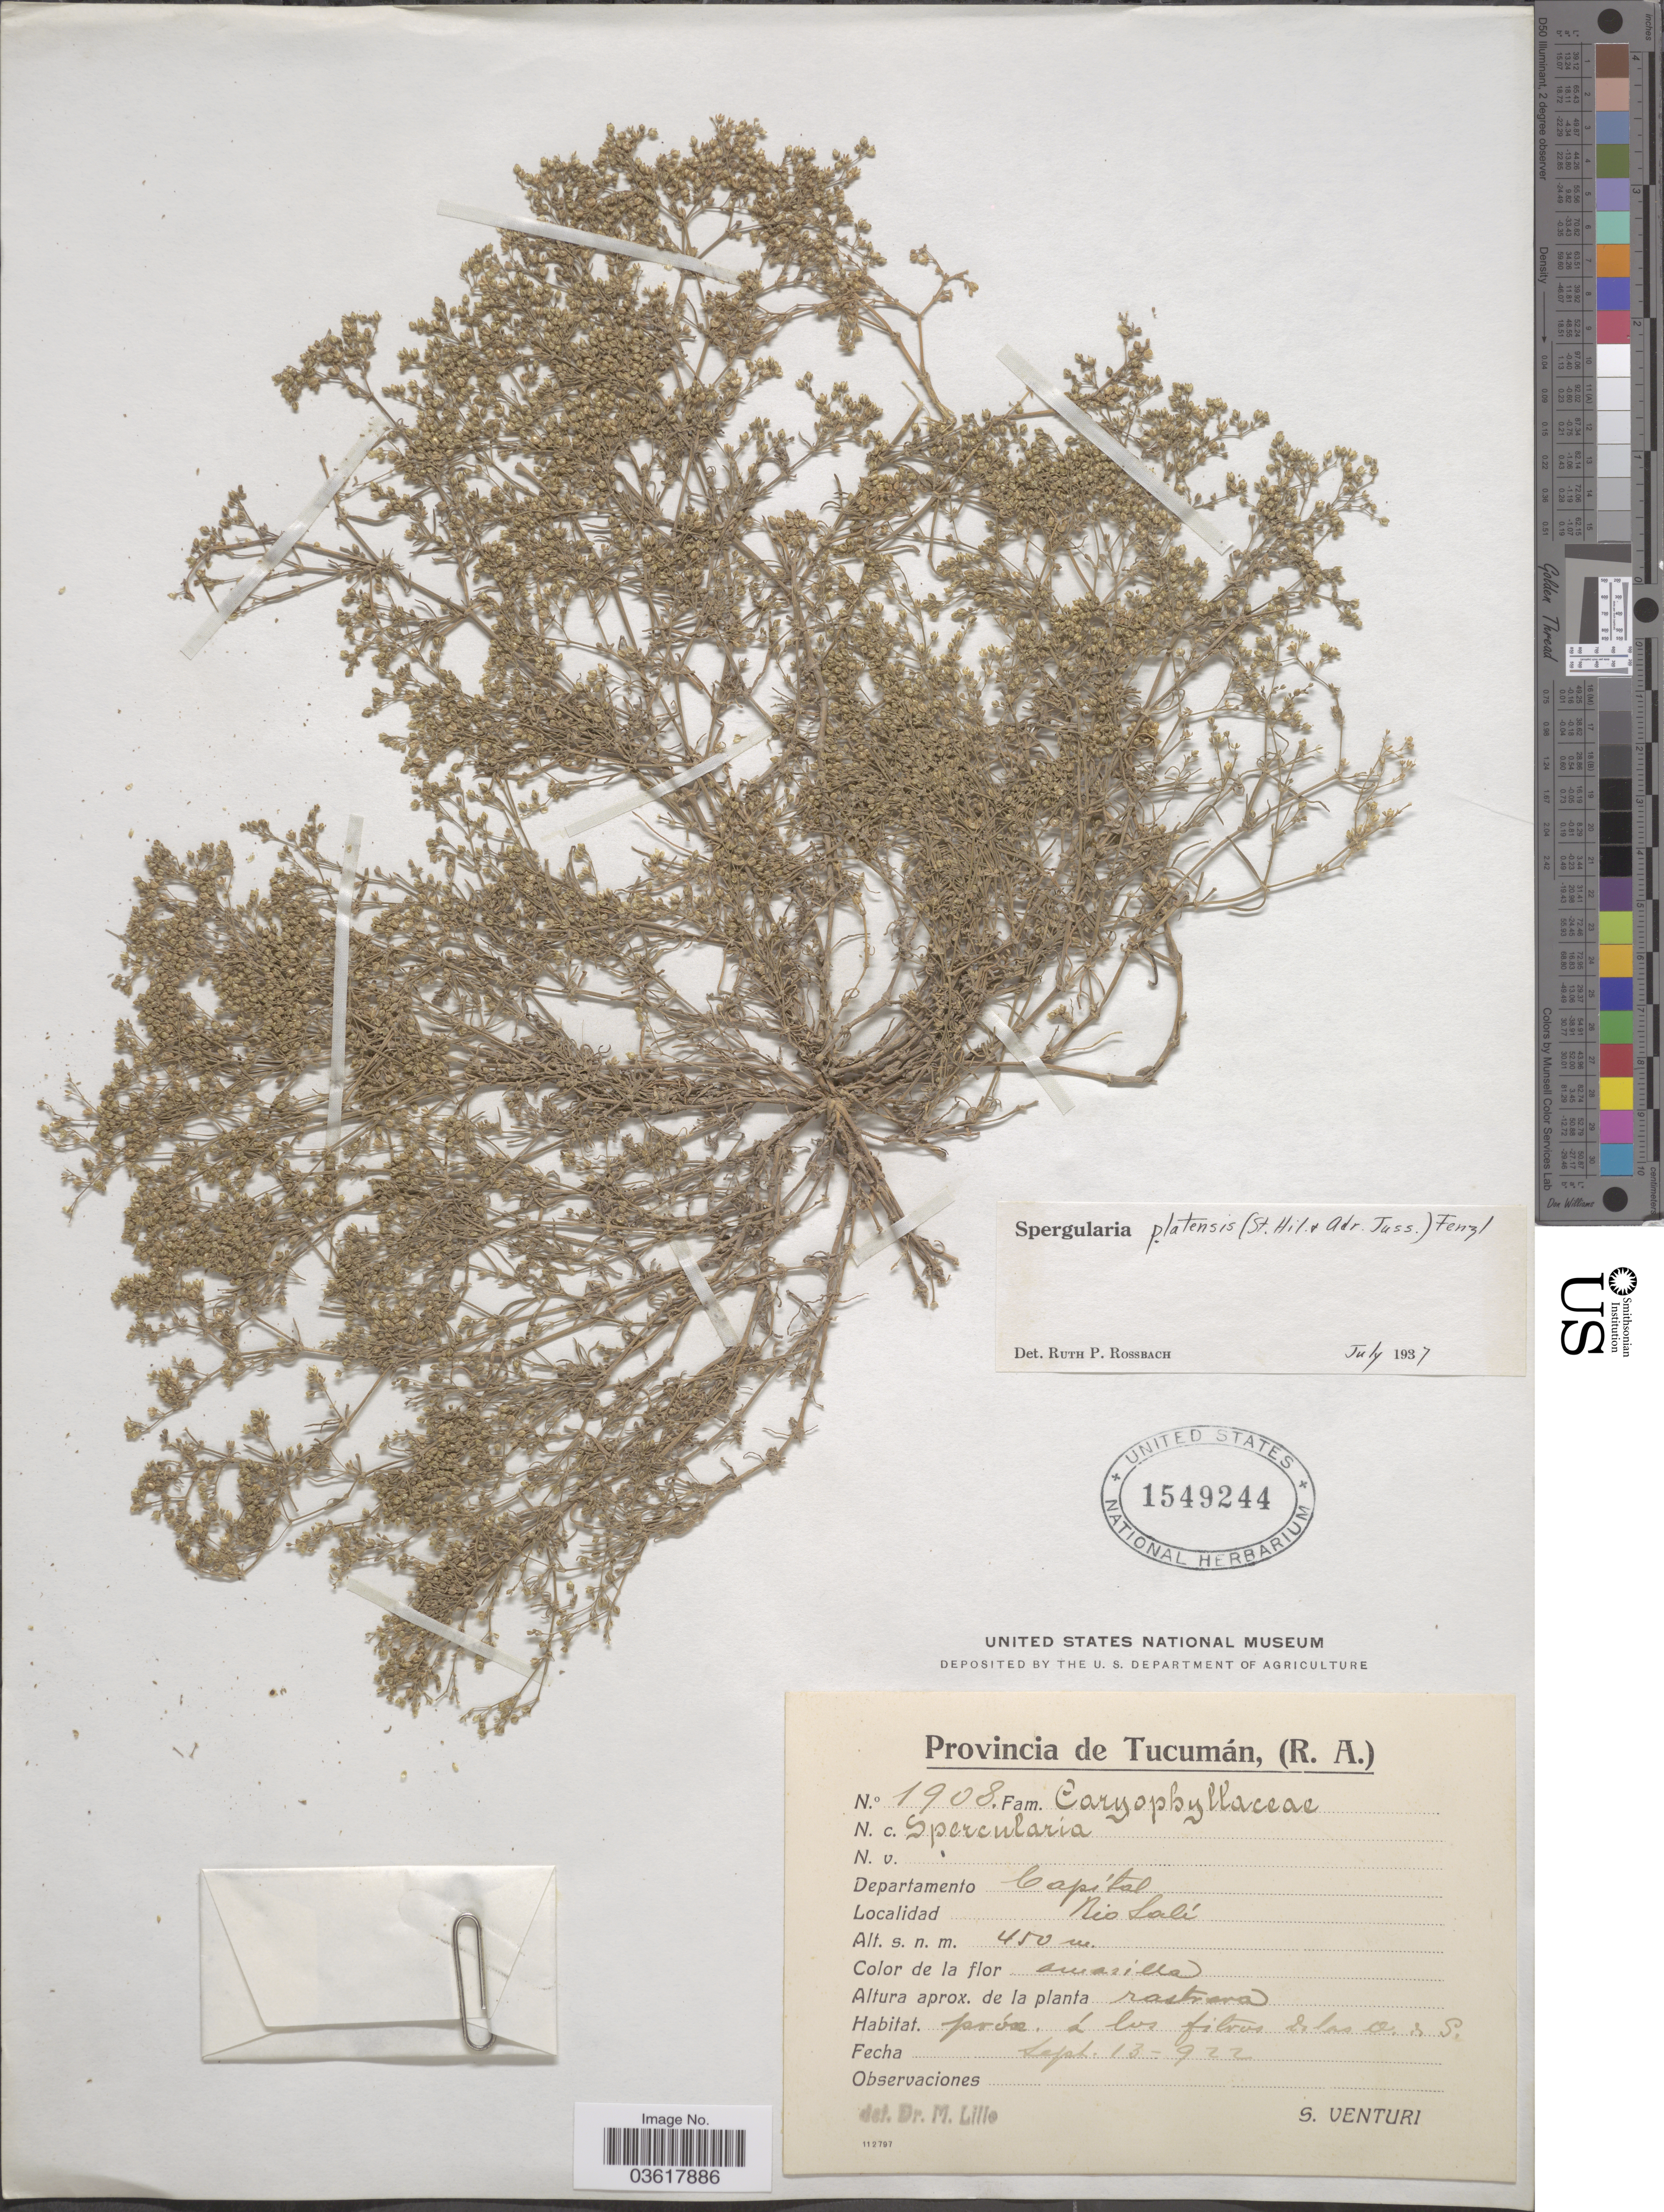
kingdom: Plantae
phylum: Tracheophyta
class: Magnoliopsida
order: Caryophyllales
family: Caryophyllaceae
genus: Spergula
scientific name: Spergula platensis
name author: (Cambess.) Shinners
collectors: S. Venturi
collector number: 1908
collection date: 1922-09-13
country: Argentina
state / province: Tucuman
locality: Departamento Capital. Rio Salí.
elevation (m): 450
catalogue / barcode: US 1549244